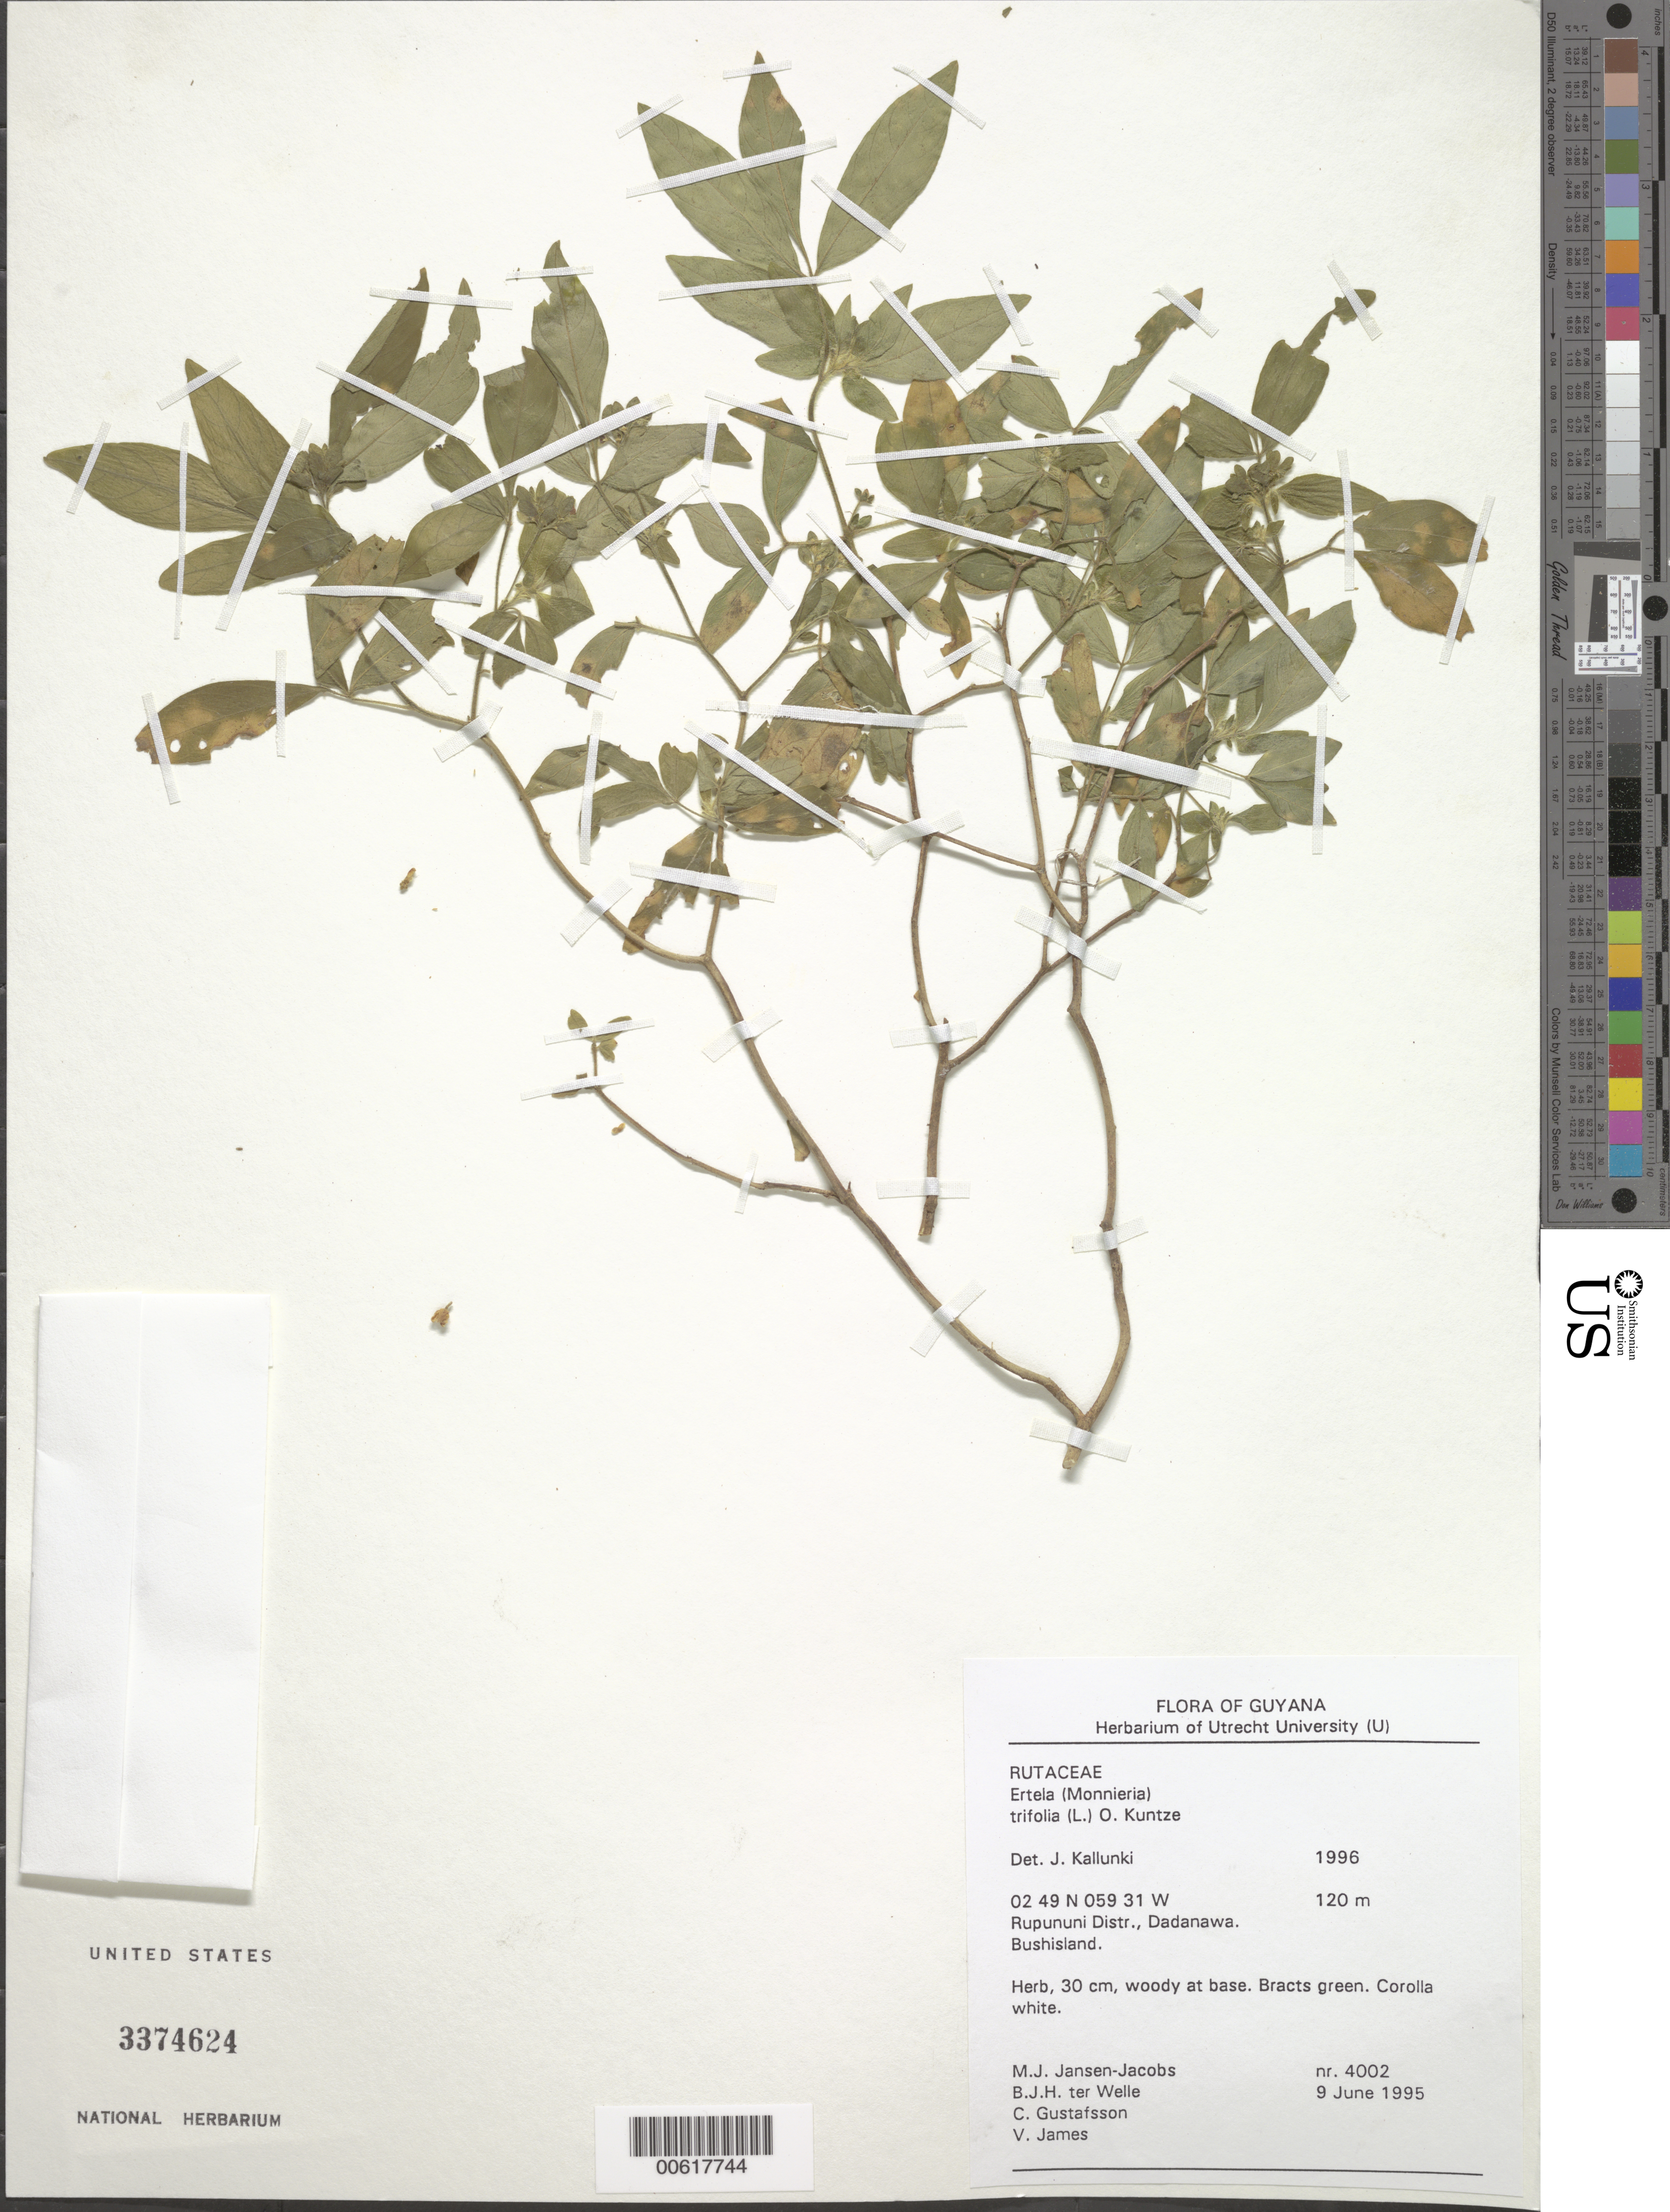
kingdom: Plantae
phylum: Tracheophyta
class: Magnoliopsida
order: Sapindales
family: Rutaceae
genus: Ertela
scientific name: Ertela trifolia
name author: (L.) Kuntze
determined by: Kallunki, Jacquelyn A.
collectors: M. J. Jansen-Jacobs, B. Welle, C. G. Gustafsson & V. James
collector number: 4002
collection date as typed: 9-Jun-95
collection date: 1995-06-09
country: Guyana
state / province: U. Takutu-U. Essequibo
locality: Dadanawa, Rupununi River, Rupununi District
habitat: Bush island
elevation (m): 120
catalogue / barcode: US 3374624